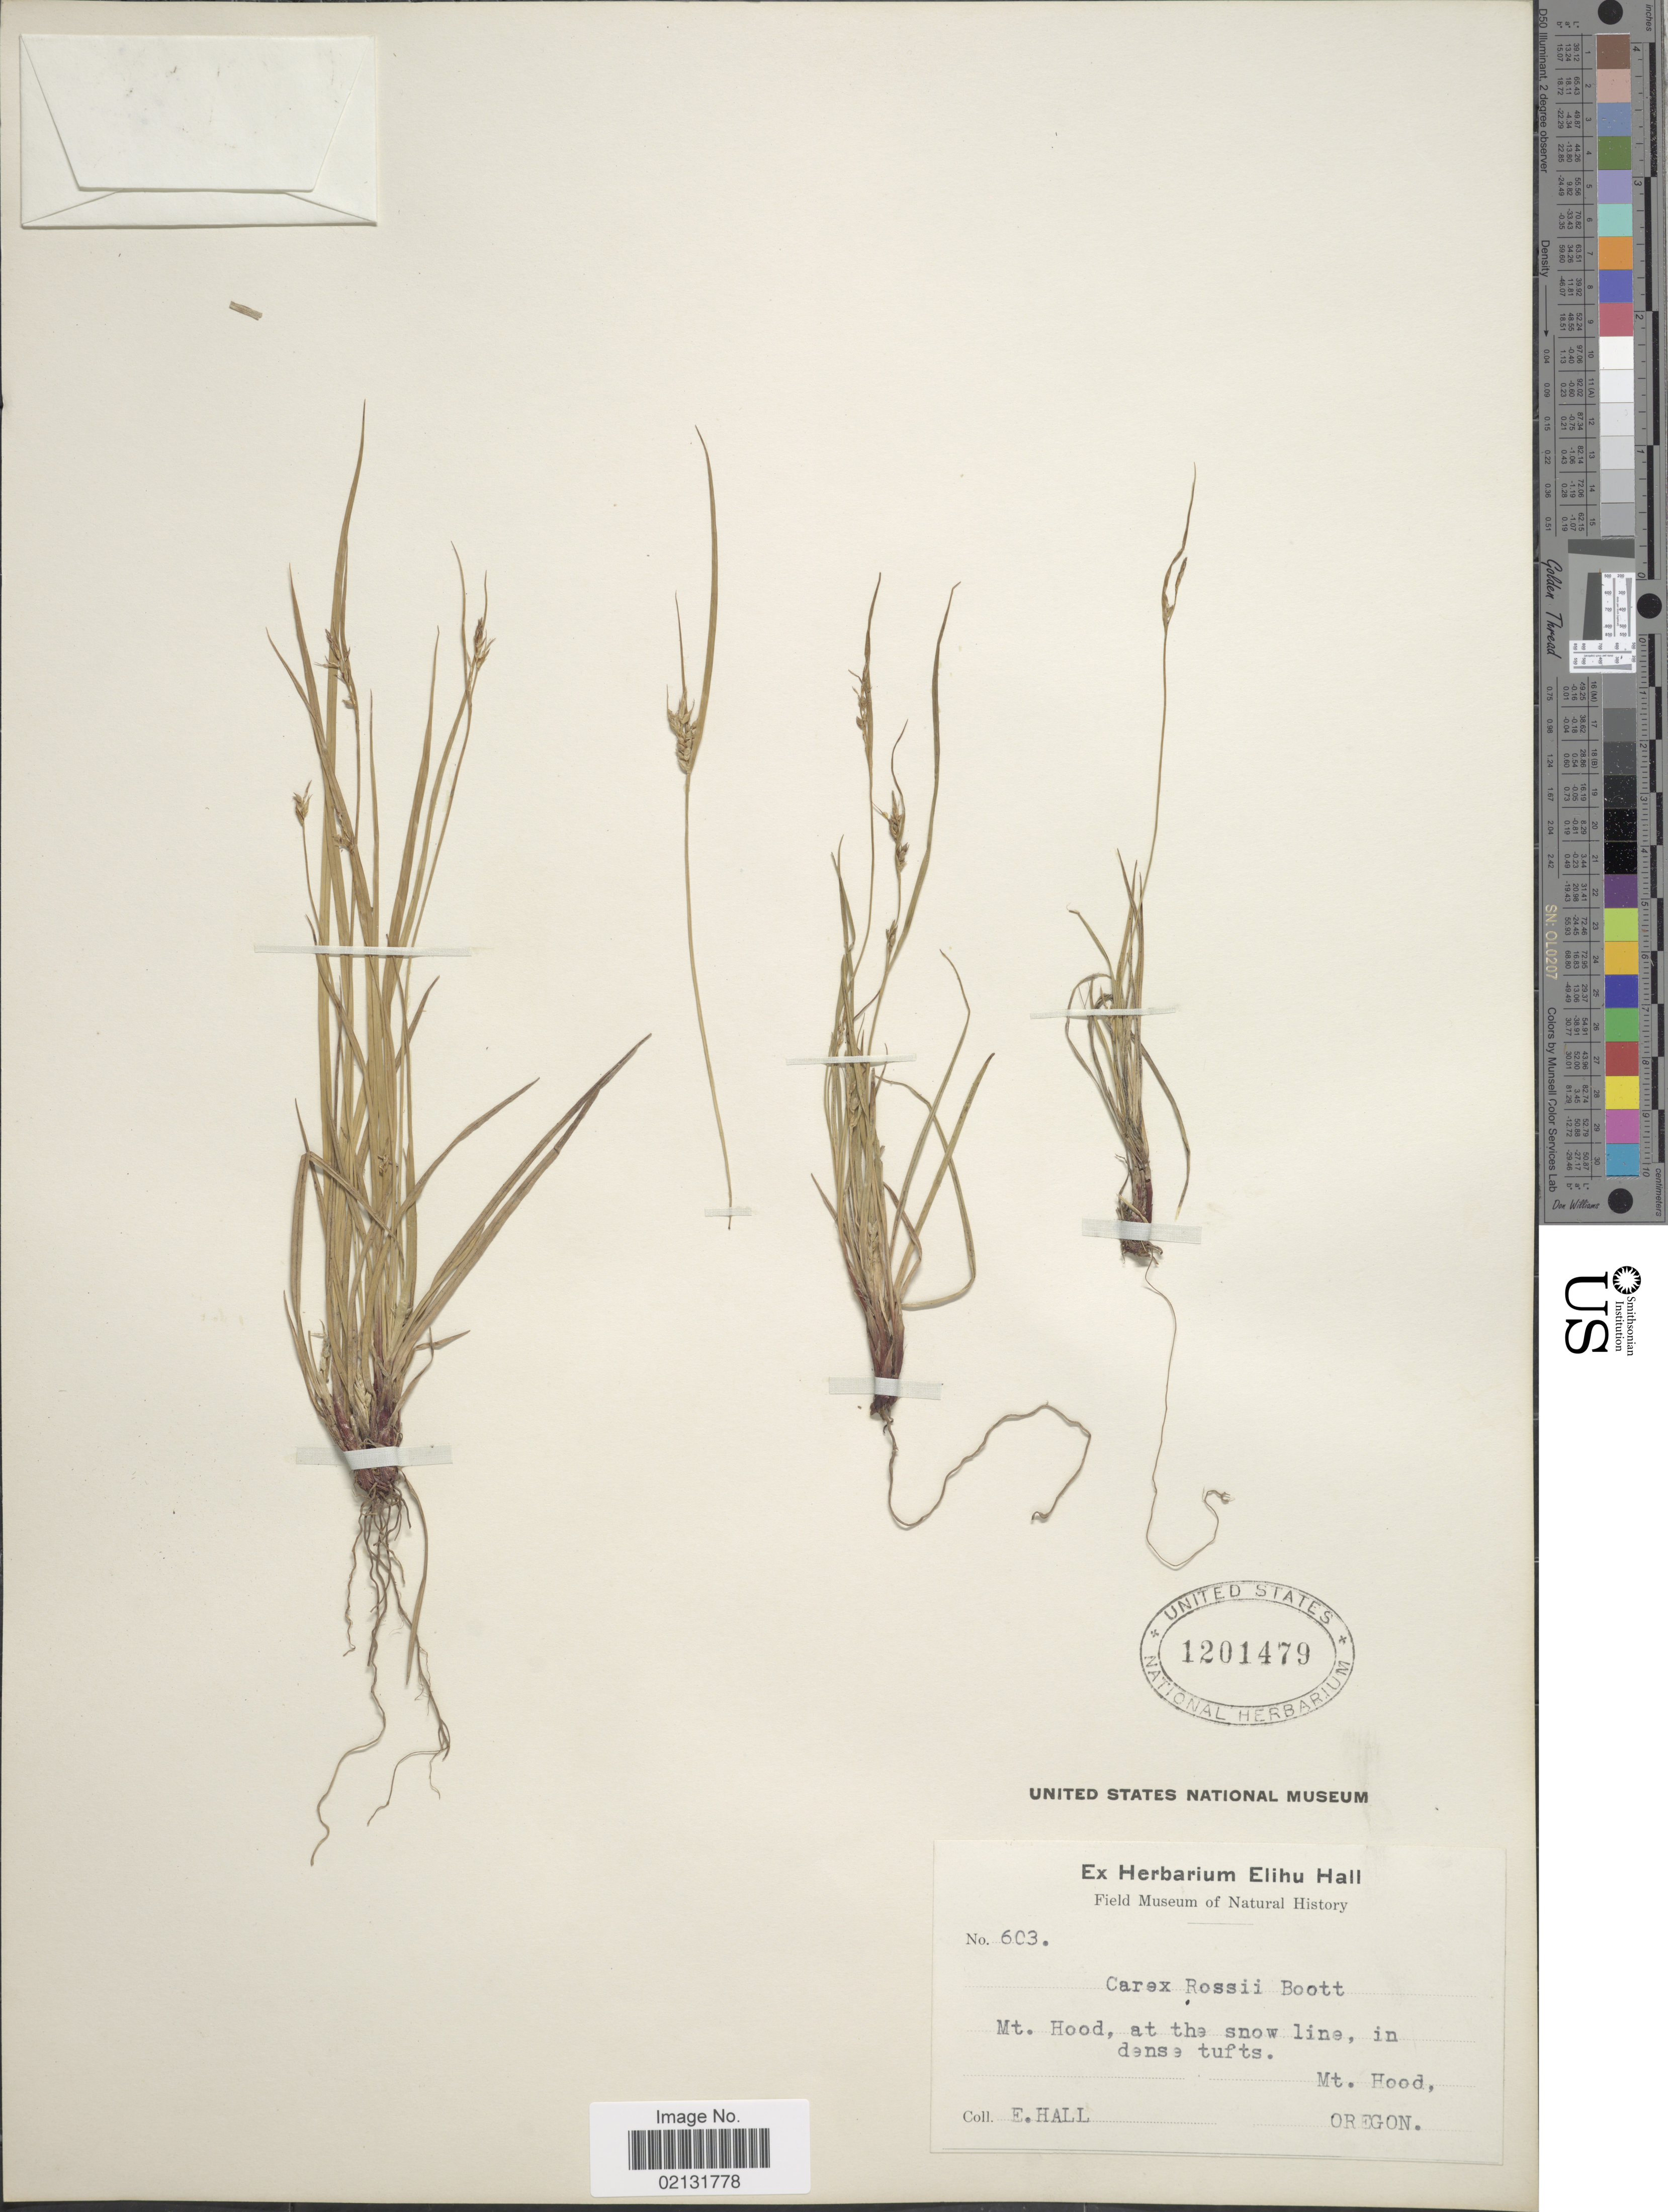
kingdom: Plantae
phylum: Tracheophyta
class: Liliopsida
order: Poales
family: Cyperaceae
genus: Carex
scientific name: Carex rossii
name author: Boott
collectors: E. Hall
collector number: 603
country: United States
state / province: Oregon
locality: Mt. Hood, at the snow line, in dense tufts,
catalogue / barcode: US 1201479